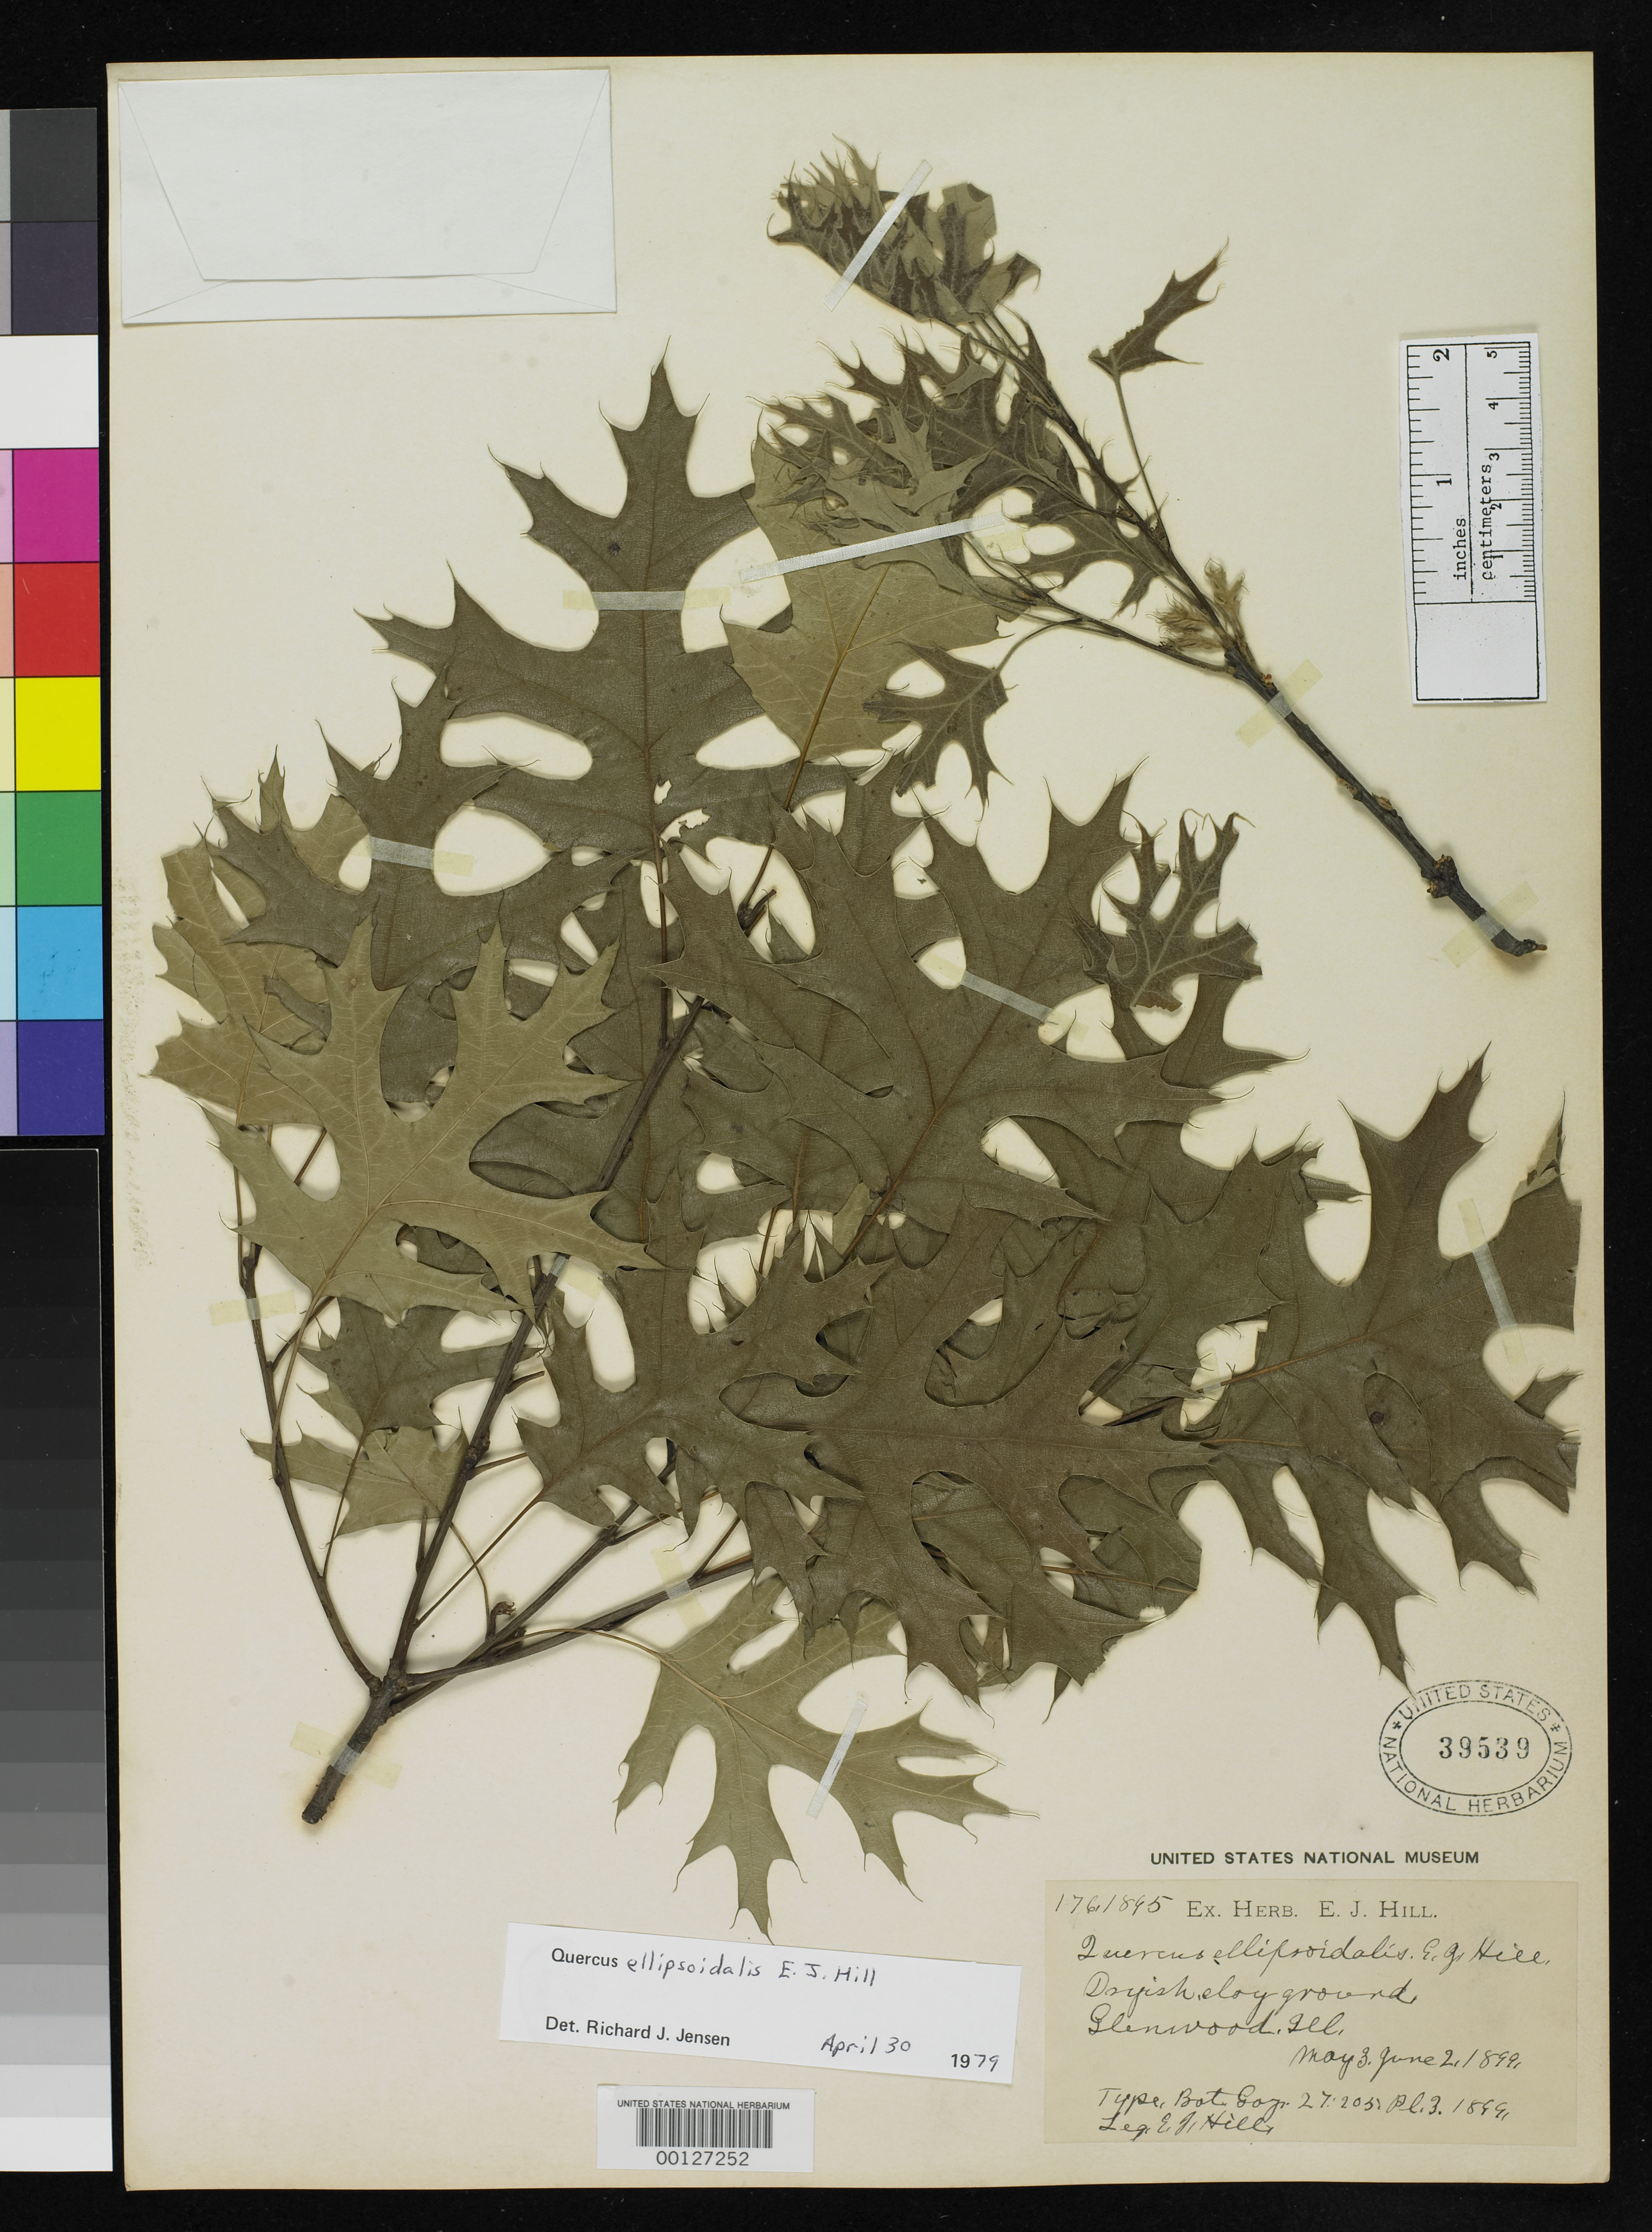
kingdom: Plantae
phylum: Tracheophyta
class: Magnoliopsida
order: Fagales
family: Fagaceae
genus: Quercus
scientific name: Quercus ellipsoidalis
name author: E.J. Hill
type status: Type Collection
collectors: E. J. Hill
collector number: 176.1895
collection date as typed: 189-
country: United States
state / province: Illinois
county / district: Cook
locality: Glenwood.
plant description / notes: No type designated or collections explicitly cited; probably a syntype.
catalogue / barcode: US 39539